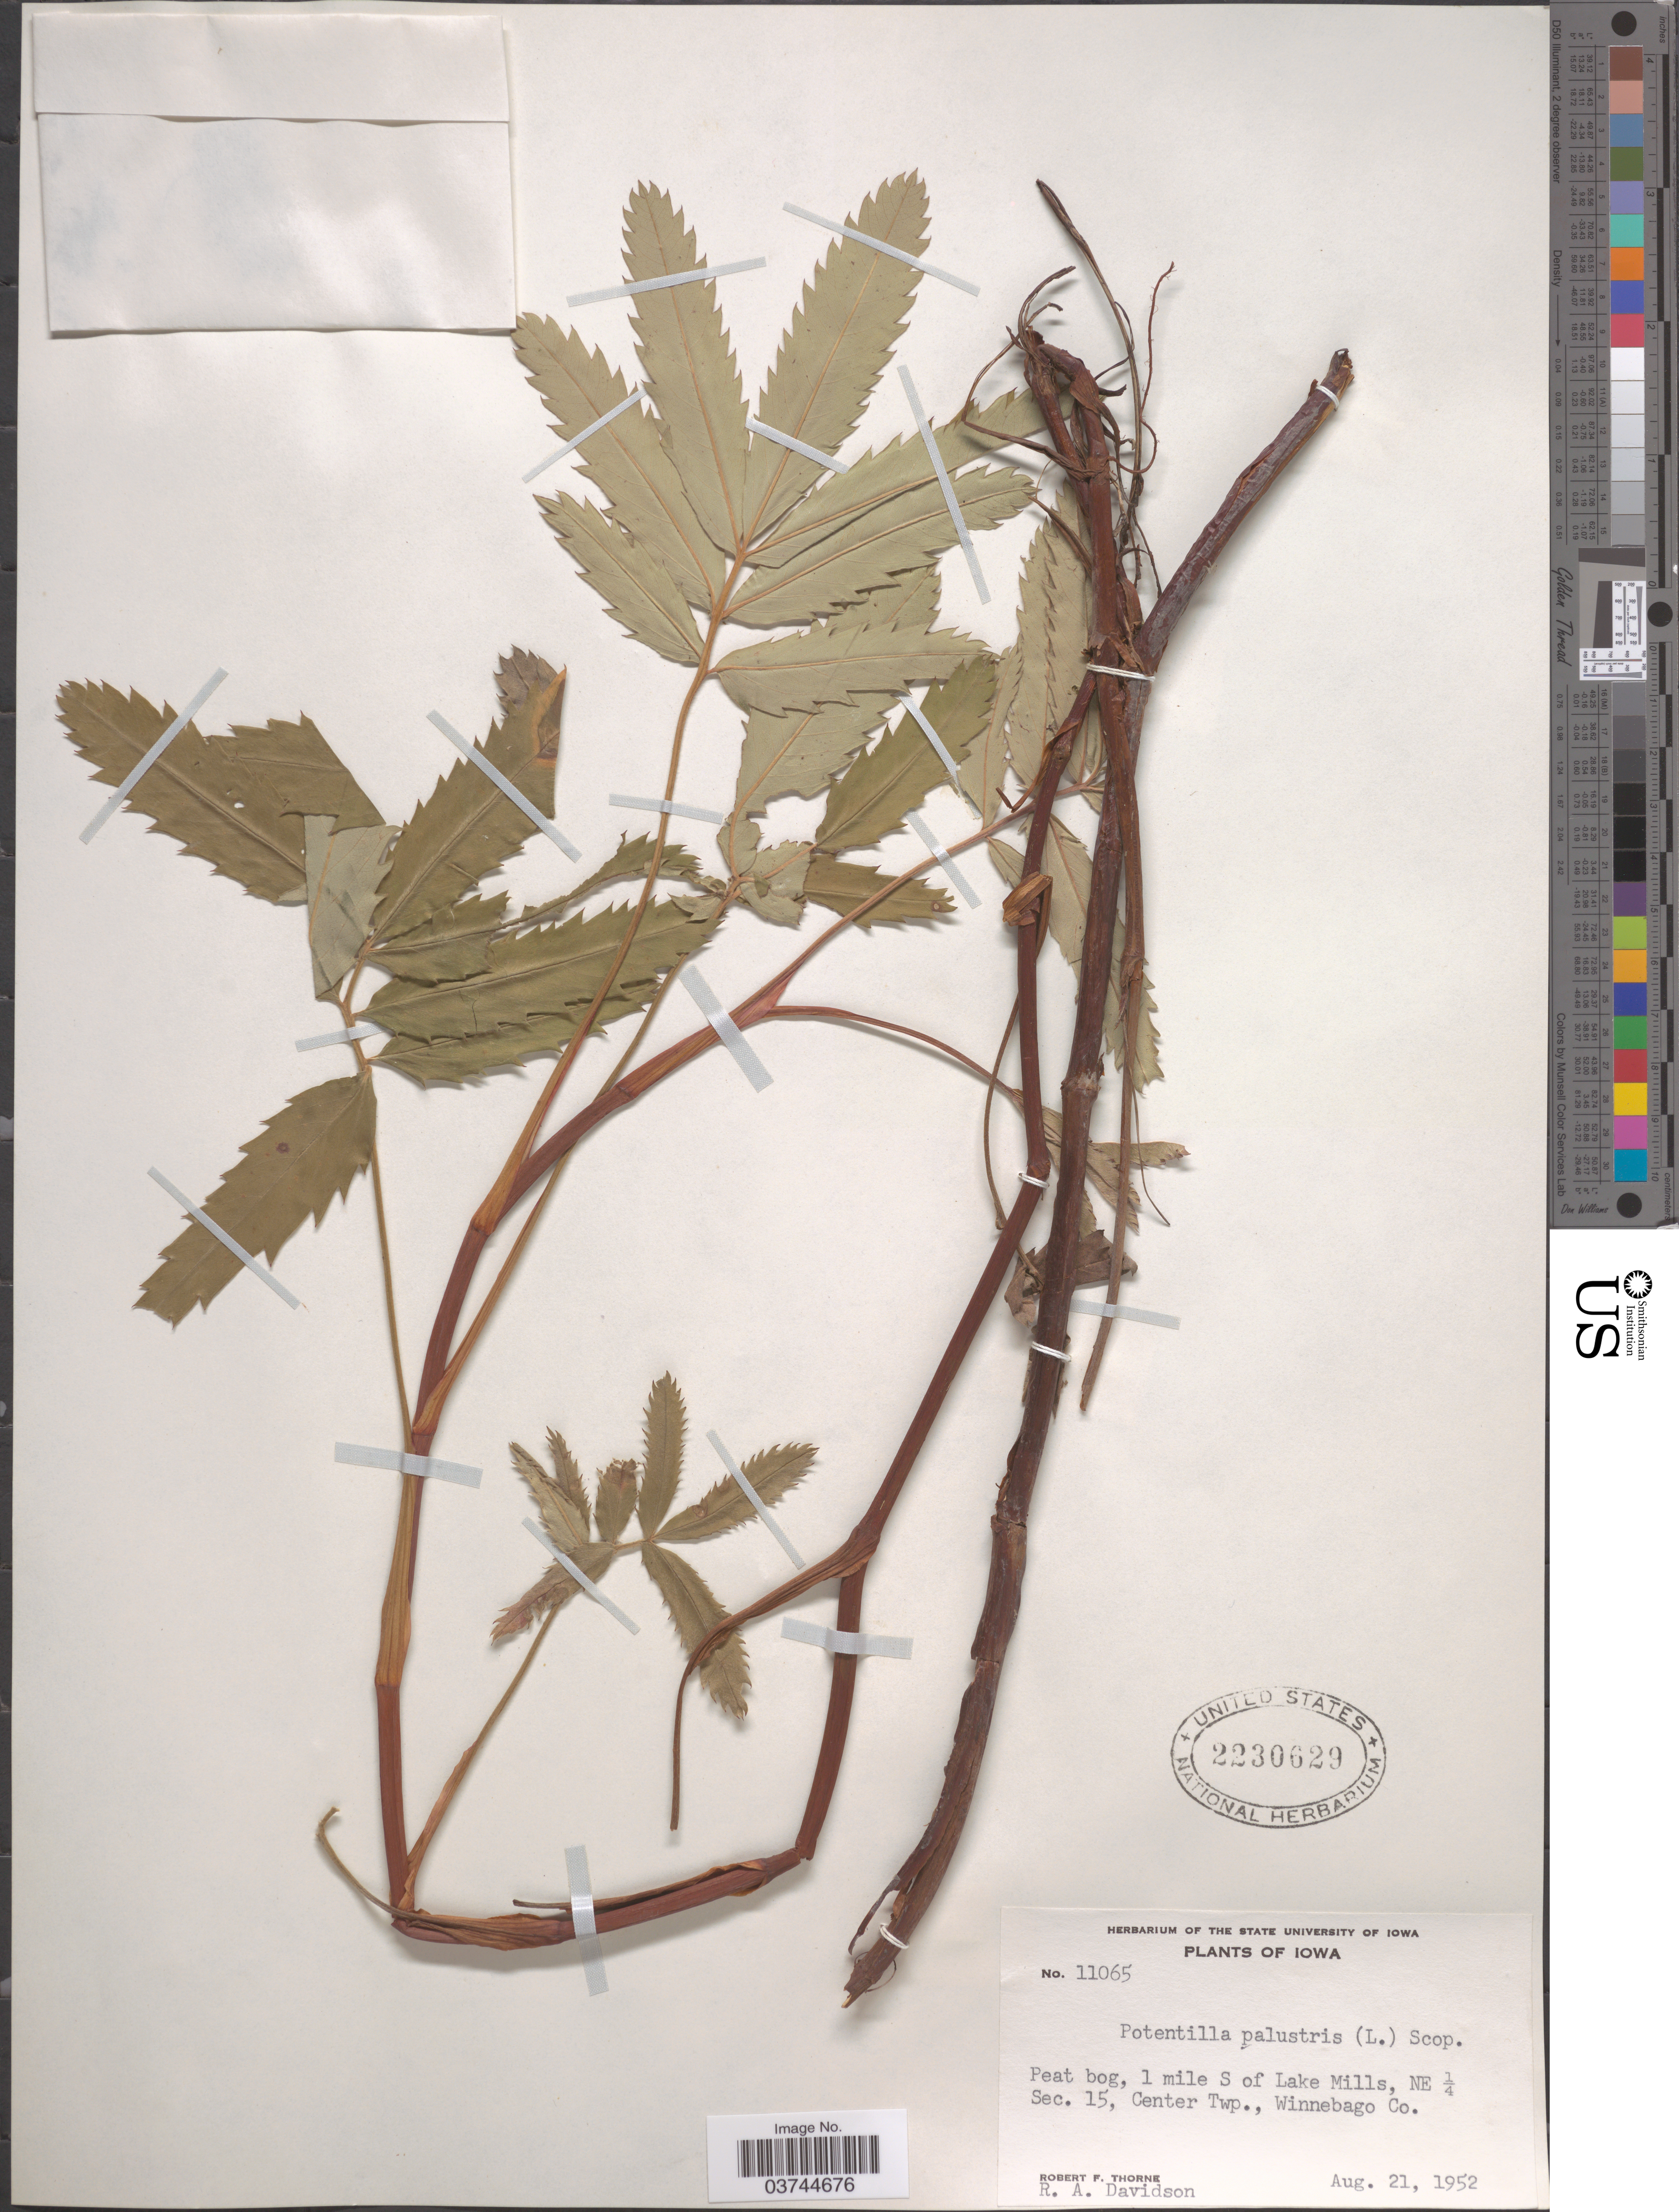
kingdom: Plantae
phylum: Tracheophyta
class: Magnoliopsida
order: Rosales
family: Rosaceae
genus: Comarum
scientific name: Comarum palustre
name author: L.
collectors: R. F. Thorne & R. A. Davidson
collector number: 11065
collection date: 1952-08-21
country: United States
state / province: Iowa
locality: Peat bog, 1 mile S of Lake Mills, NE ¼ Sec. 15, Center Twp., Winnebago Co.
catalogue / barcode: US 2230629